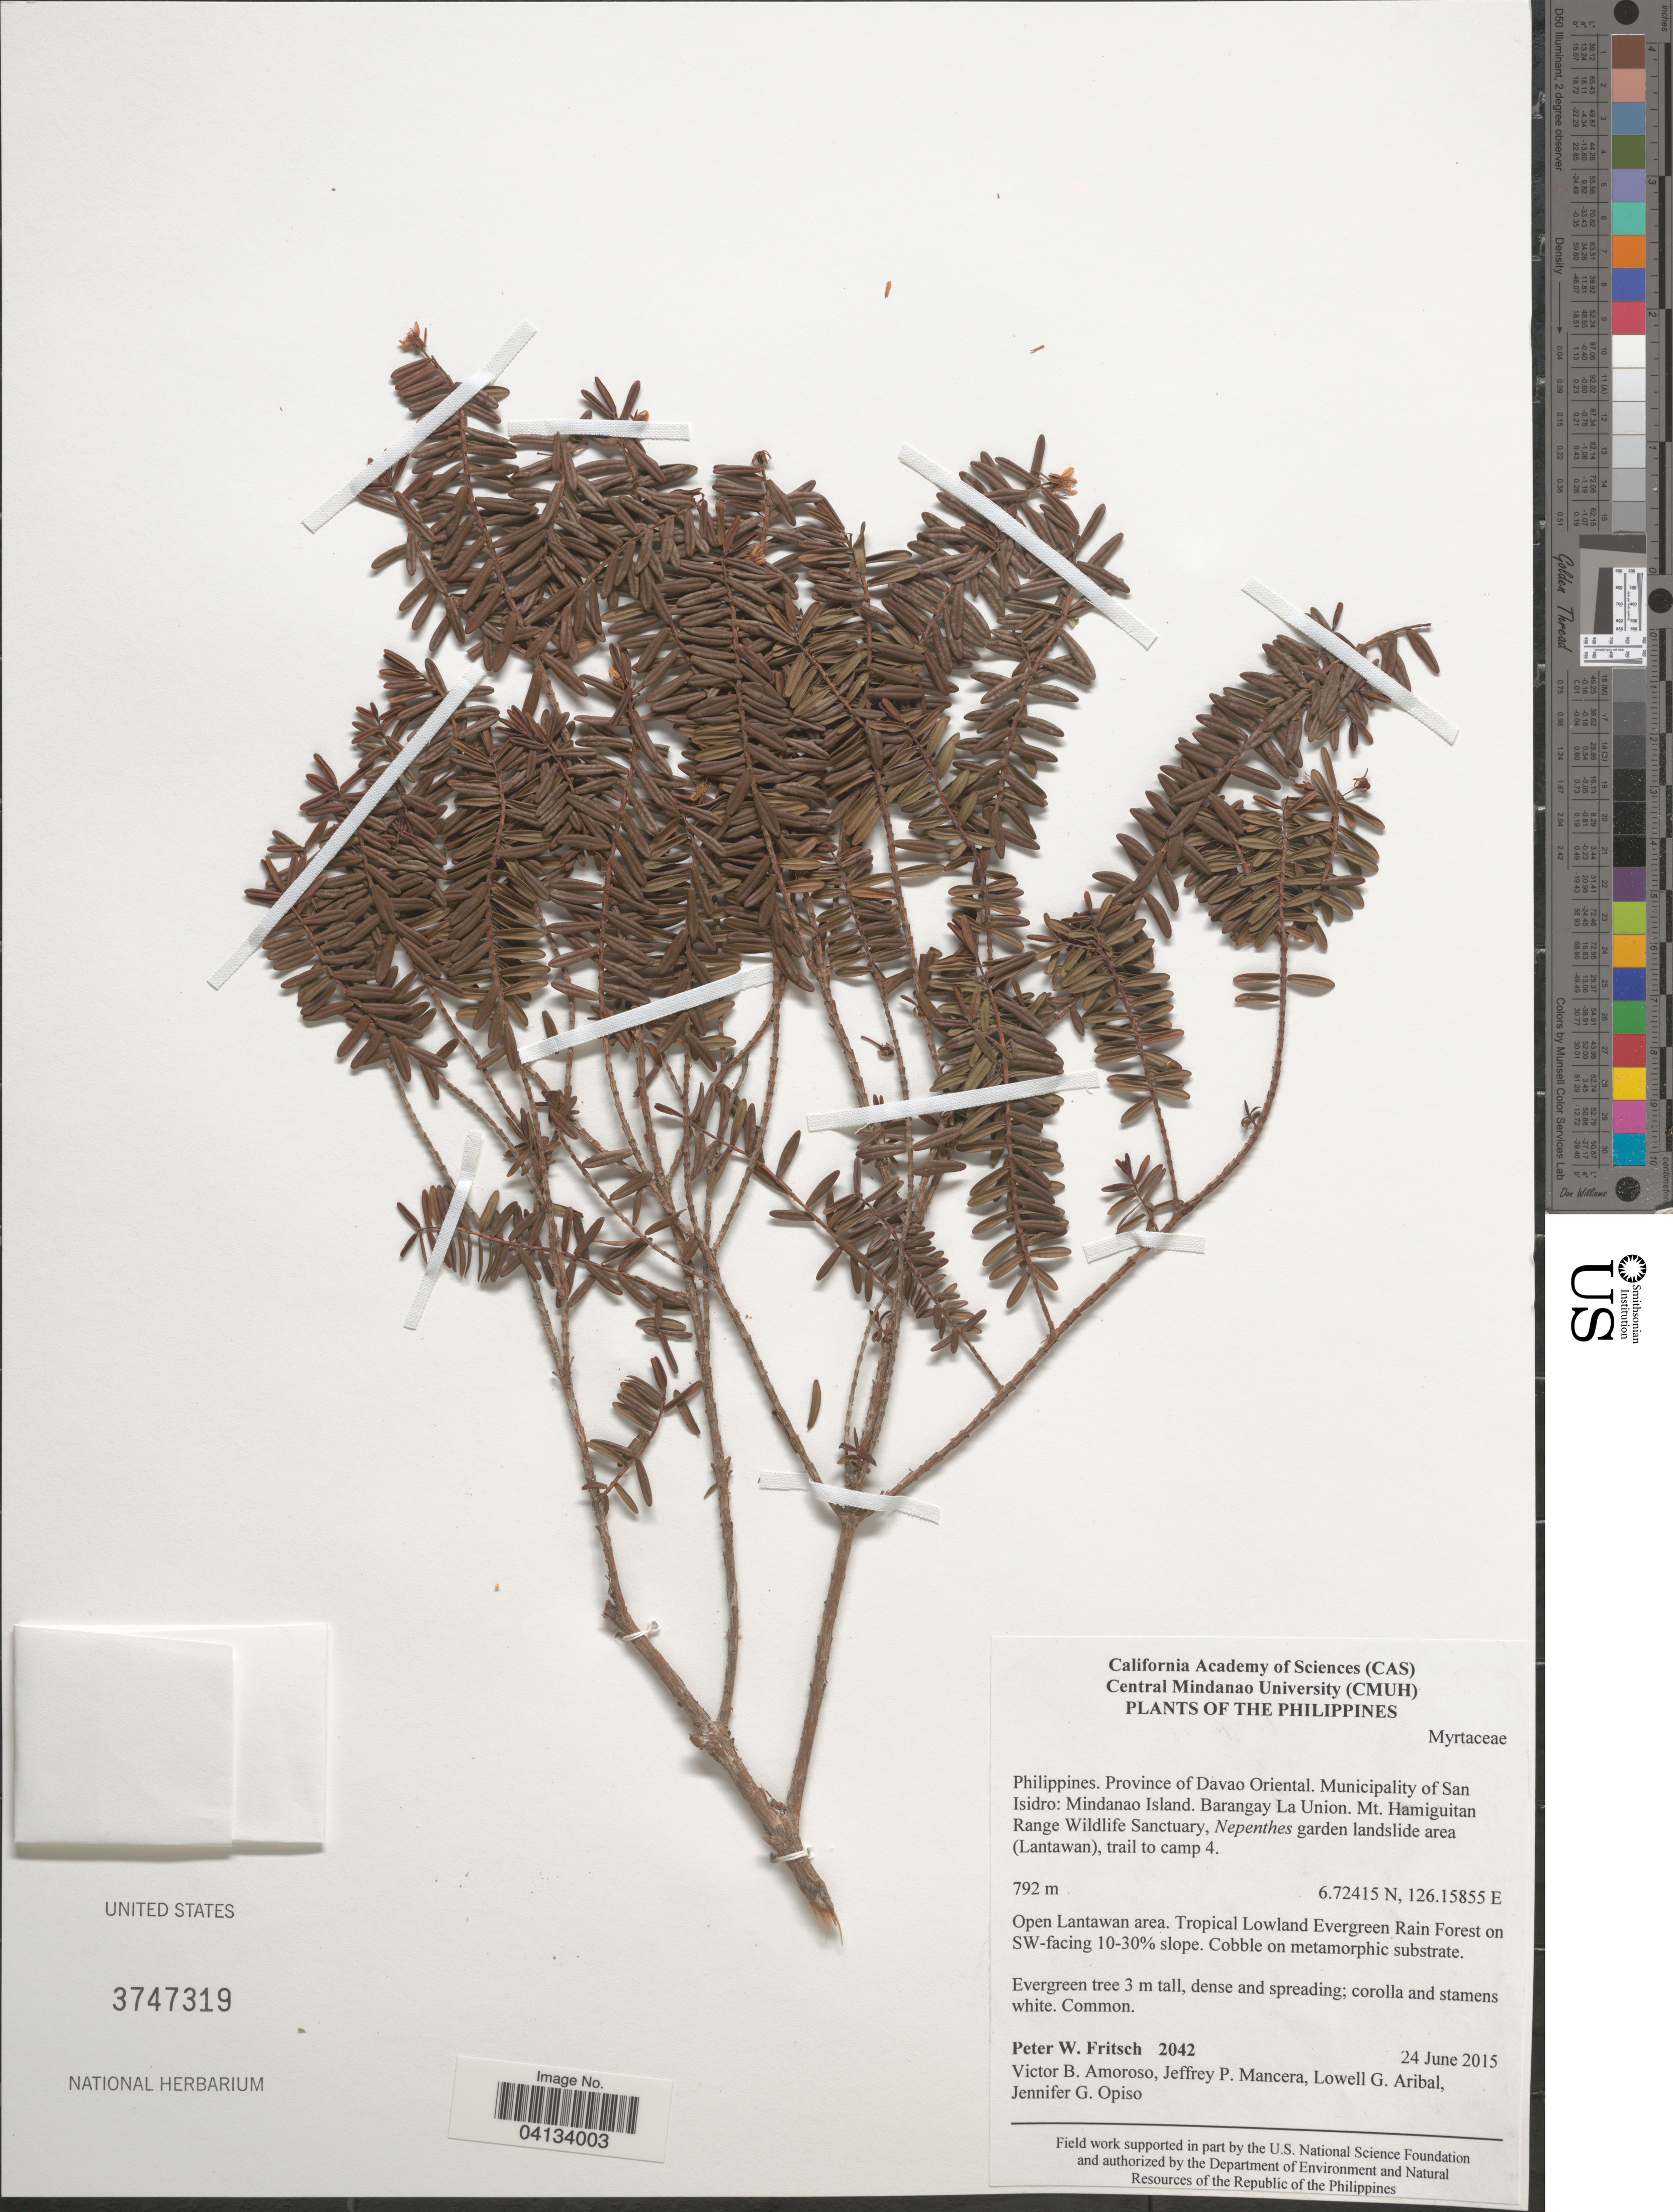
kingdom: Plantae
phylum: Tracheophyta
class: Magnoliopsida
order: Myrtales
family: Myrtaceae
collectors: P. W. Fritsch, V. Amoroso, J. Mancera, L. Aribal & J. Opiso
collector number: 2042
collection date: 2015-06-24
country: Philippines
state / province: Davao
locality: Province of Davao Oriental. Municipality of San Isidro: Mindanao Island. Barangay La Union. Mt. Hamiguitan Range Wildlife Sanctuary, Nepenthes garden landslide area (Lantawan), trail to camp 4. Open Lantawan area. Tropical Lowland Evergreen Rain Forest on SW-facing 10-30% slope.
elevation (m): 792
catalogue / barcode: US 3747319